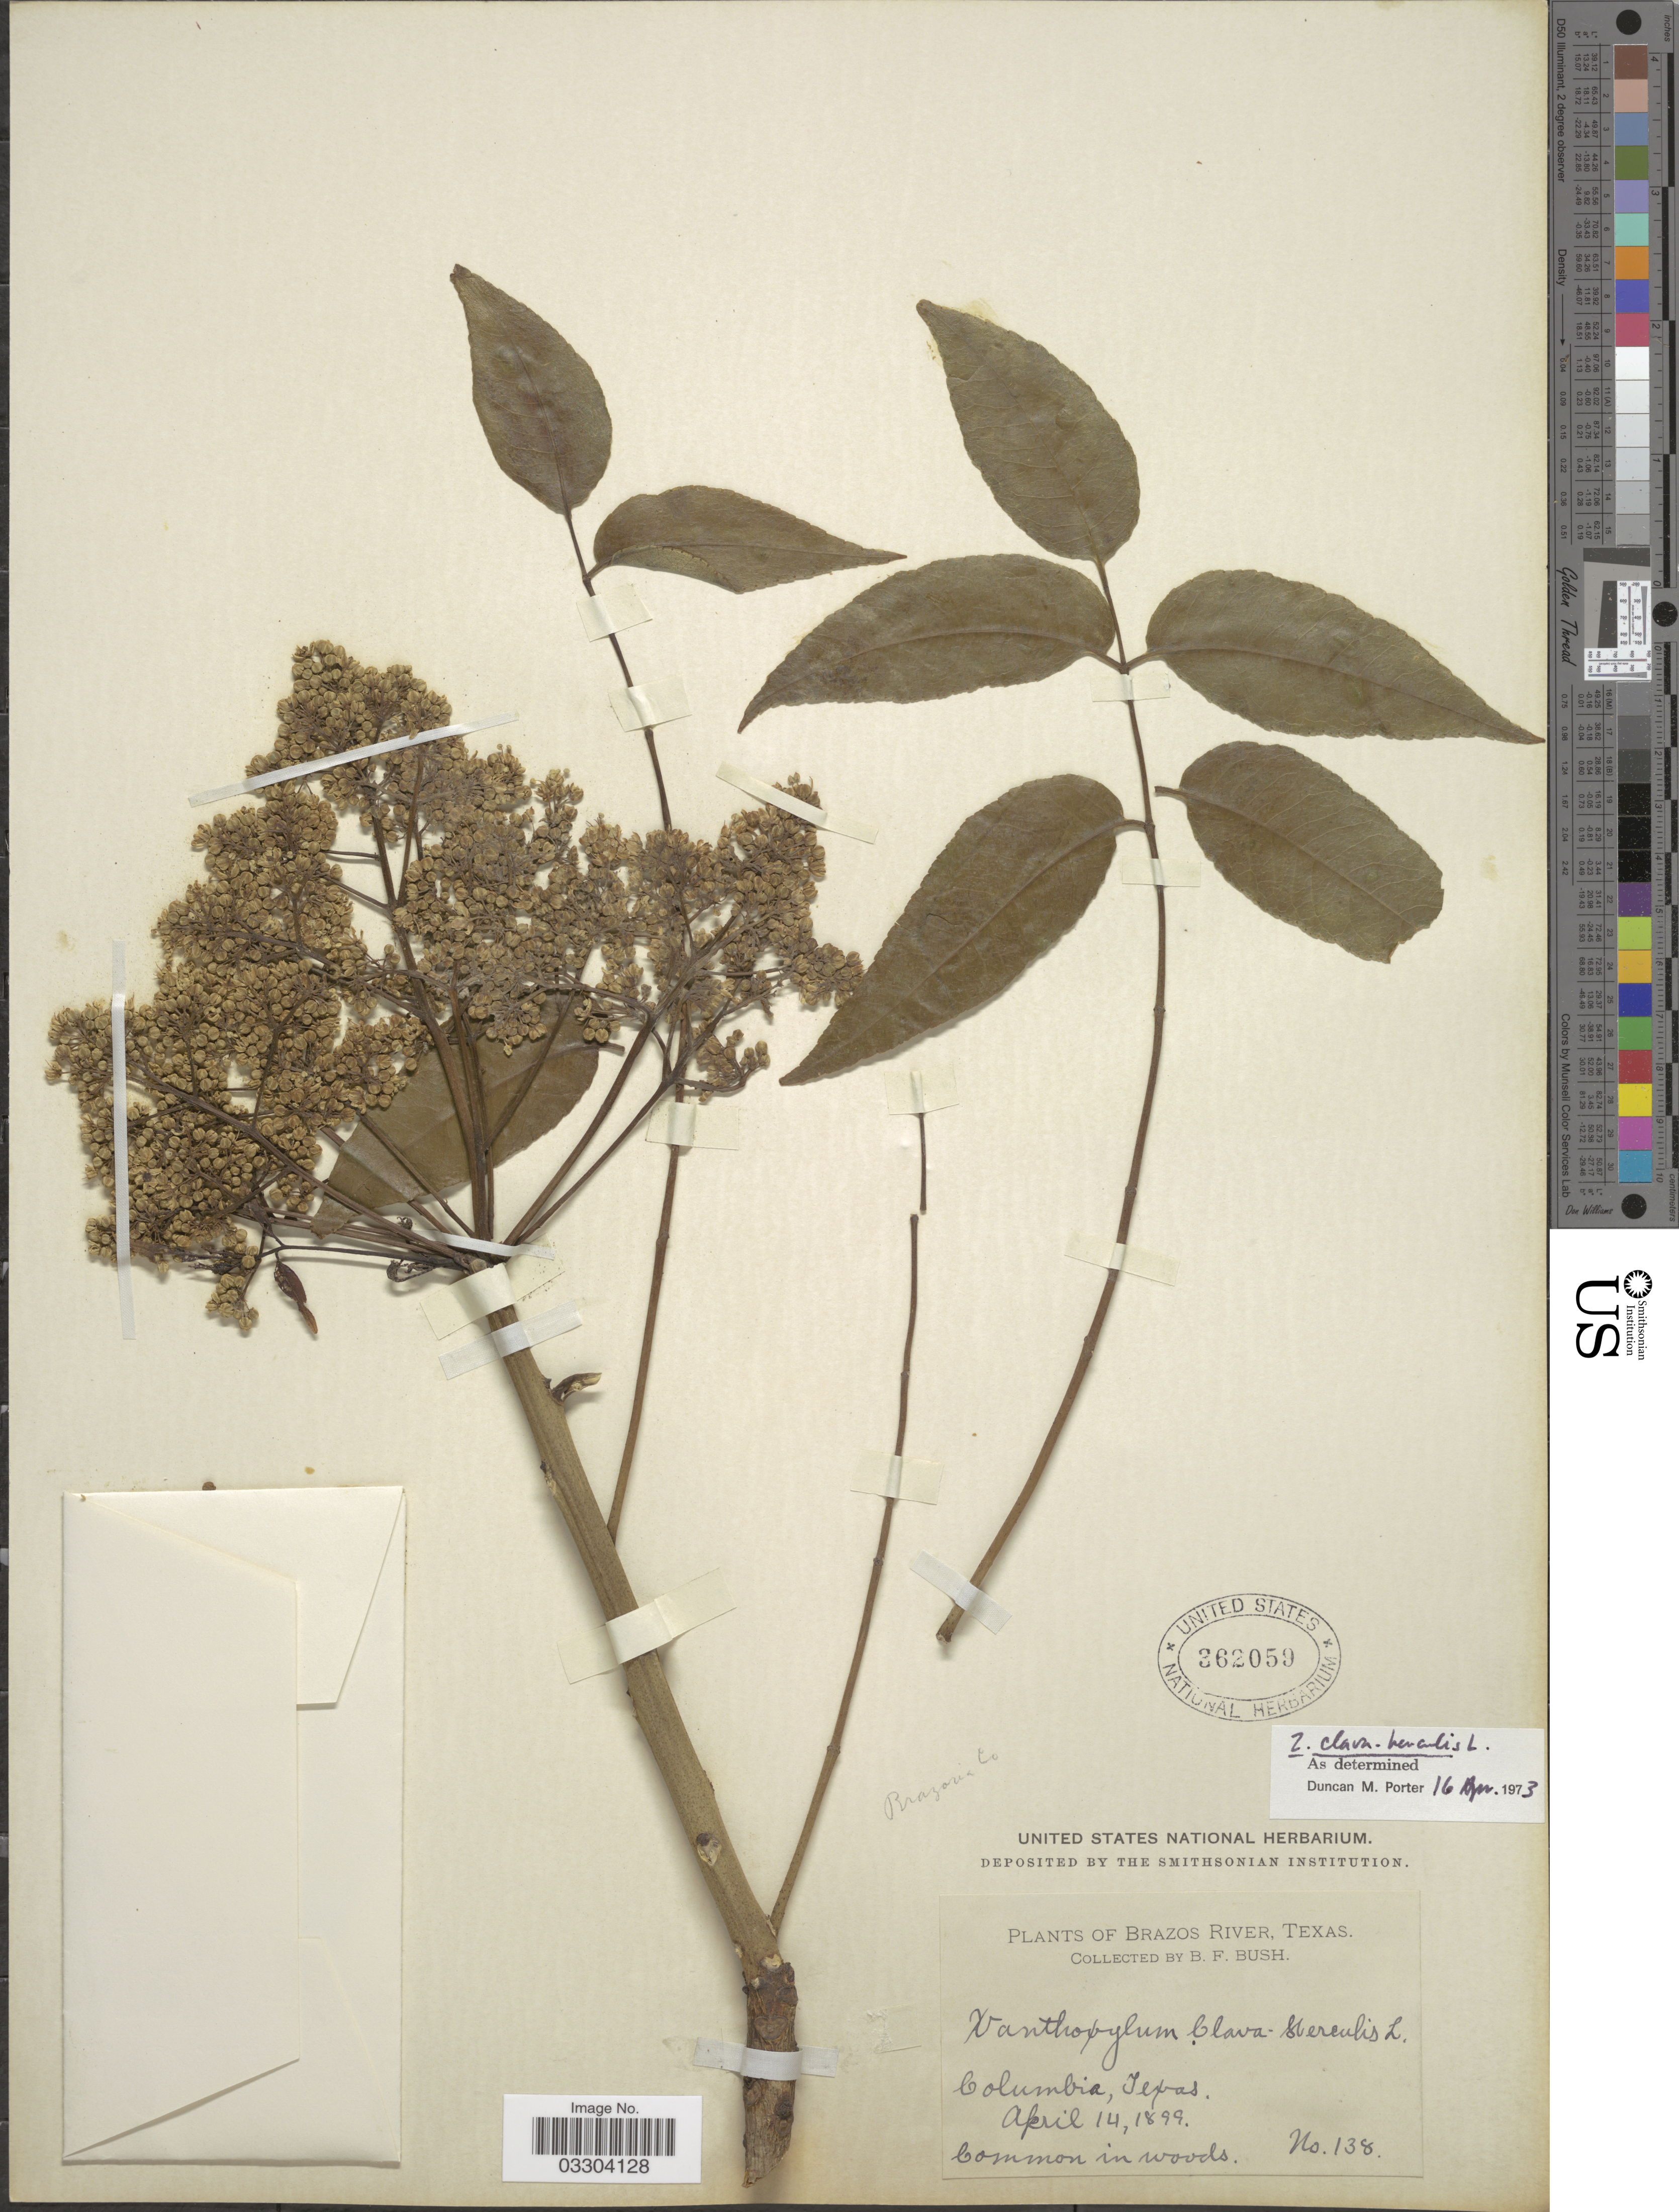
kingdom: Plantae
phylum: Tracheophyta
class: Magnoliopsida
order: Sapindales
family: Rutaceae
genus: Zanthoxylum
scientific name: Zanthoxylum clava-herculis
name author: L.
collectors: B. F. Bush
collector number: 138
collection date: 1899-04-14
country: United States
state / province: Texas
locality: Brazoria Co., Brazos River, Columbia.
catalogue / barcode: US 362059